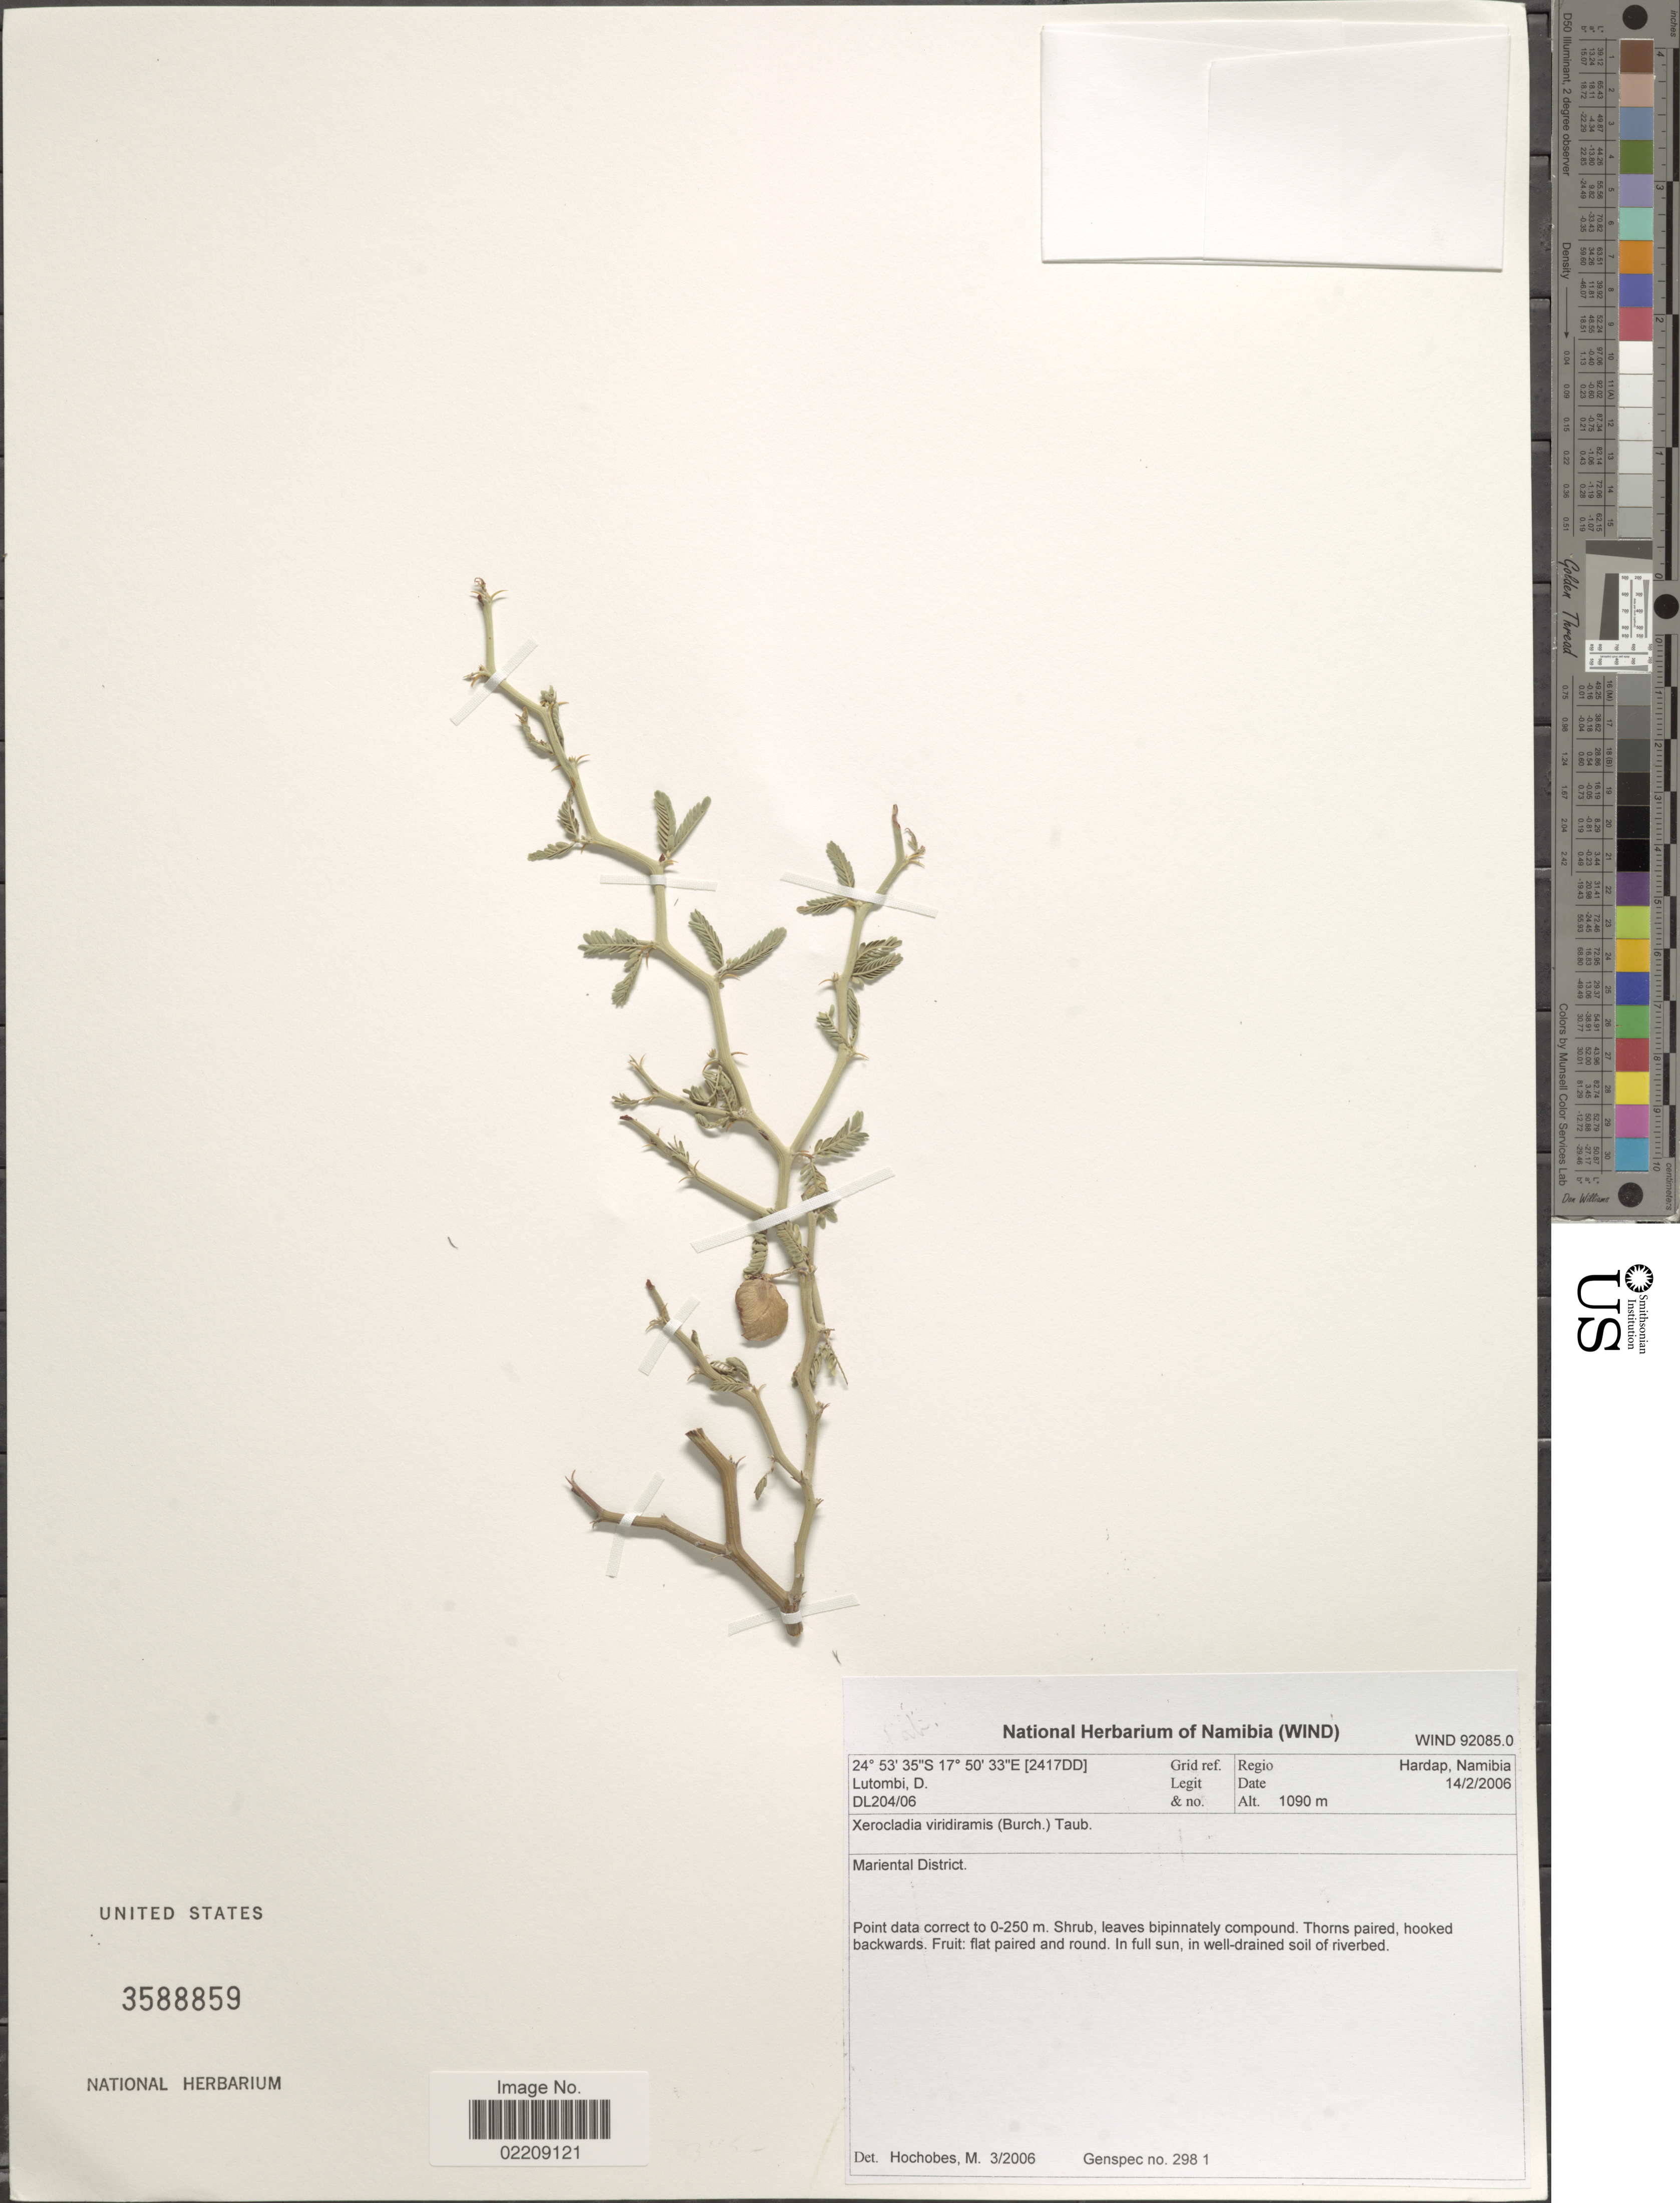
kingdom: Plantae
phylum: Tracheophyta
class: Magnoliopsida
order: Fabales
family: Fabaceae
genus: Xerocladia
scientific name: Xerocladia viridiramis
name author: (Burch.) Taub.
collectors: D. Lutombi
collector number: DL204/06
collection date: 2006-02-14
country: Namibia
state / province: Hardap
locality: Regio Hardap, Mariental District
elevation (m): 1090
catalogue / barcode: US 3588859